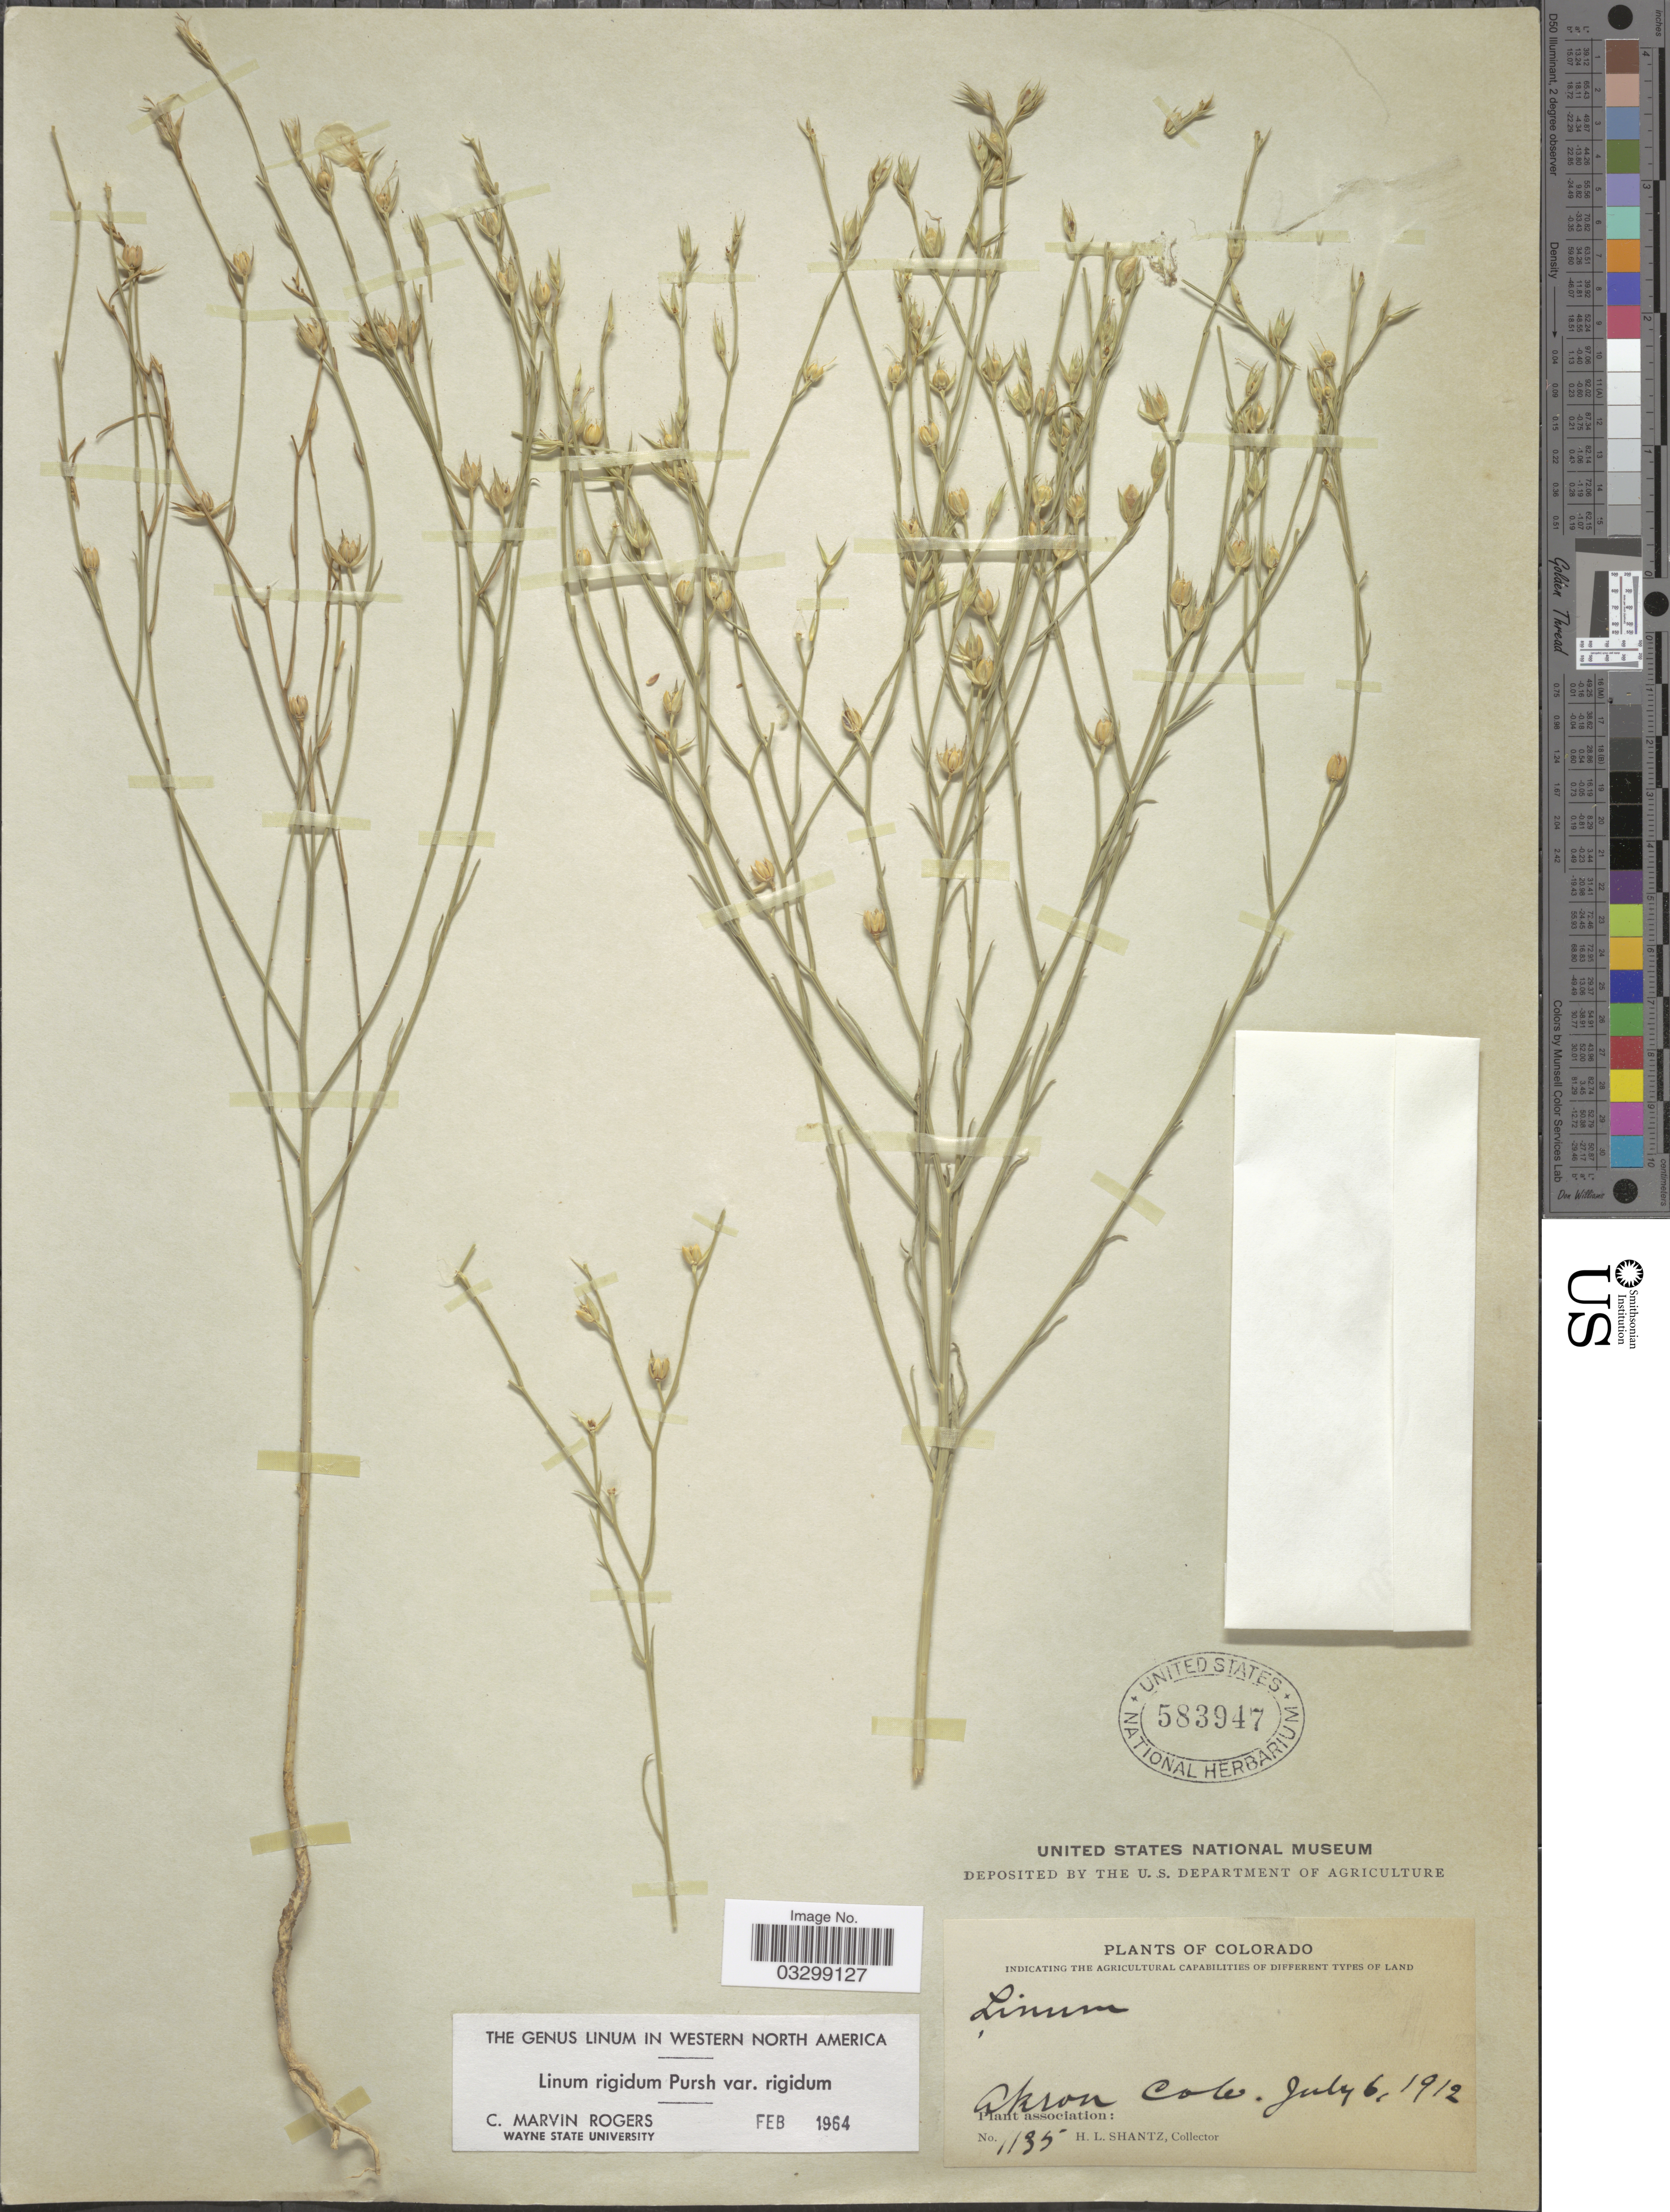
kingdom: Plantae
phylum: Tracheophyta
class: Magnoliopsida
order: Malpighiales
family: Linaceae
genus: Linum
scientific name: Linum rigidum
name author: Pursh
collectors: H. Shantz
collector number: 1135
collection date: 1912-07-06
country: United States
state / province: Colorado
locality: Akron.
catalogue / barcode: US 583947